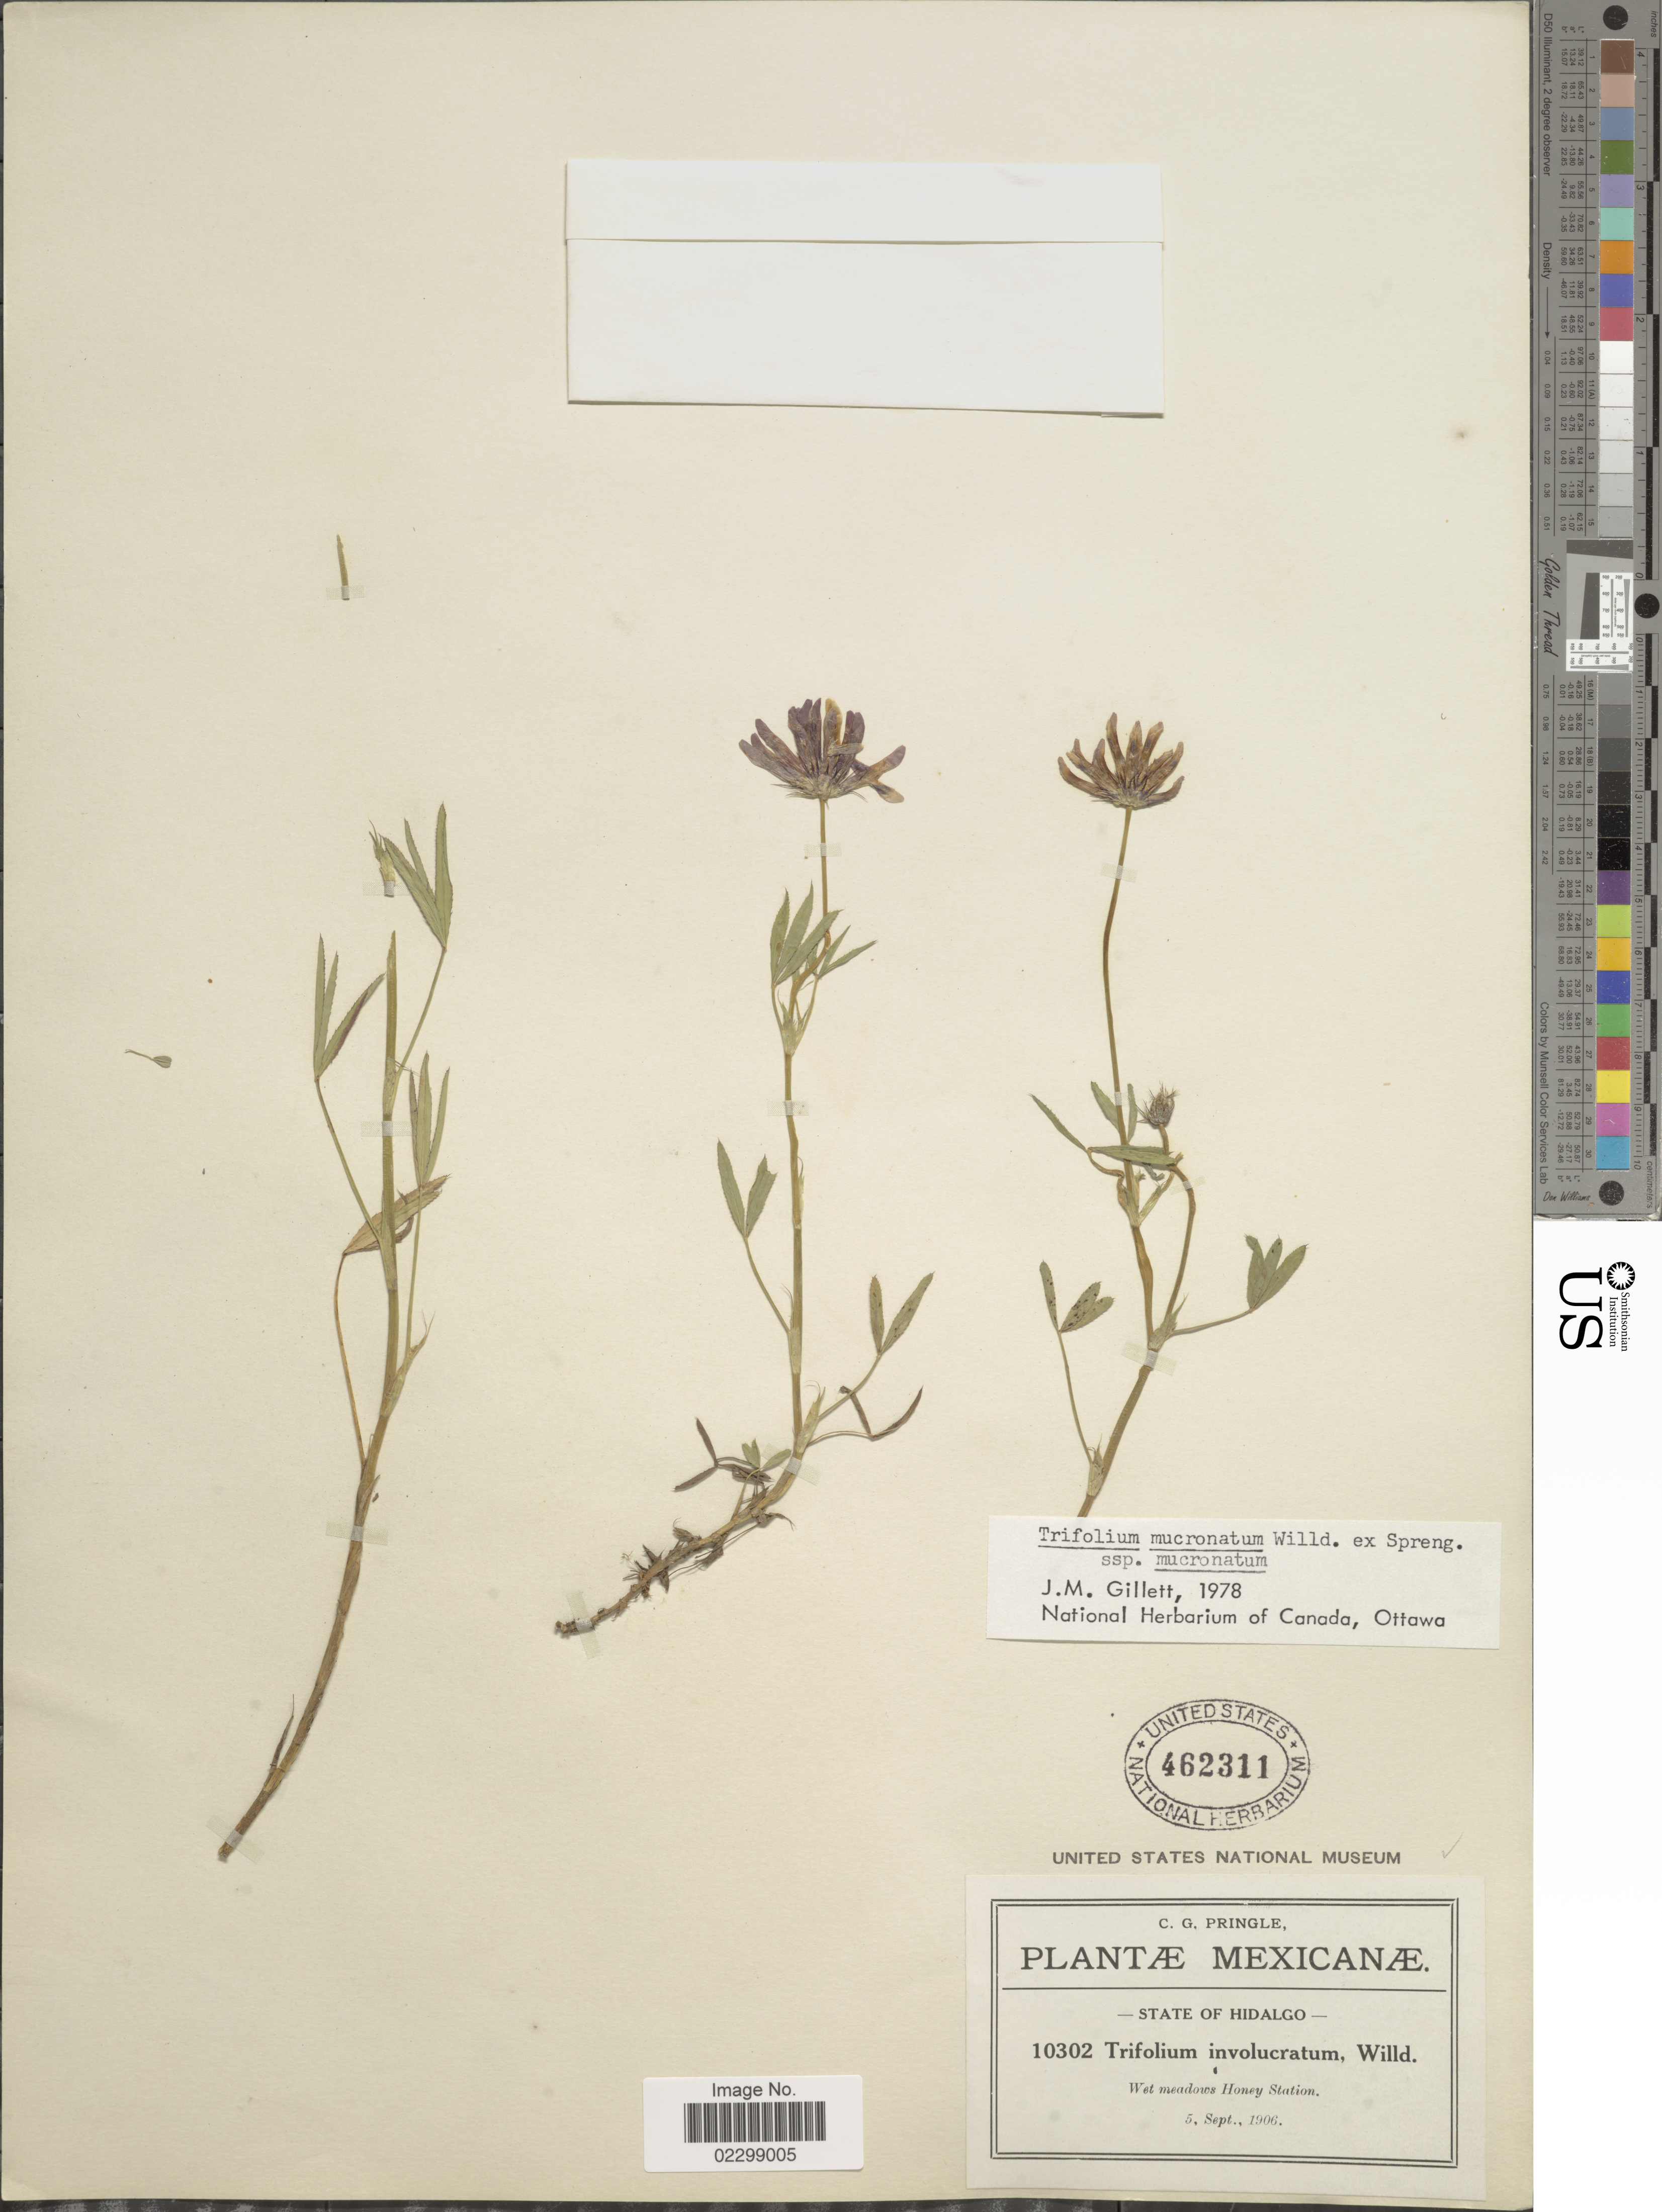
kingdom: Plantae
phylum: Tracheophyta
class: Magnoliopsida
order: Fabales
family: Fabaceae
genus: Trifolium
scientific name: Trifolium mucronatum subsp. mucronatum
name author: Willd. ex Spreng.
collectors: C. G. Pringle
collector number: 10302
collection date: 1906-09-05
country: Mexico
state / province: Hidalgo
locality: Wet meadows Honey Station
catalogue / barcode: US 462311